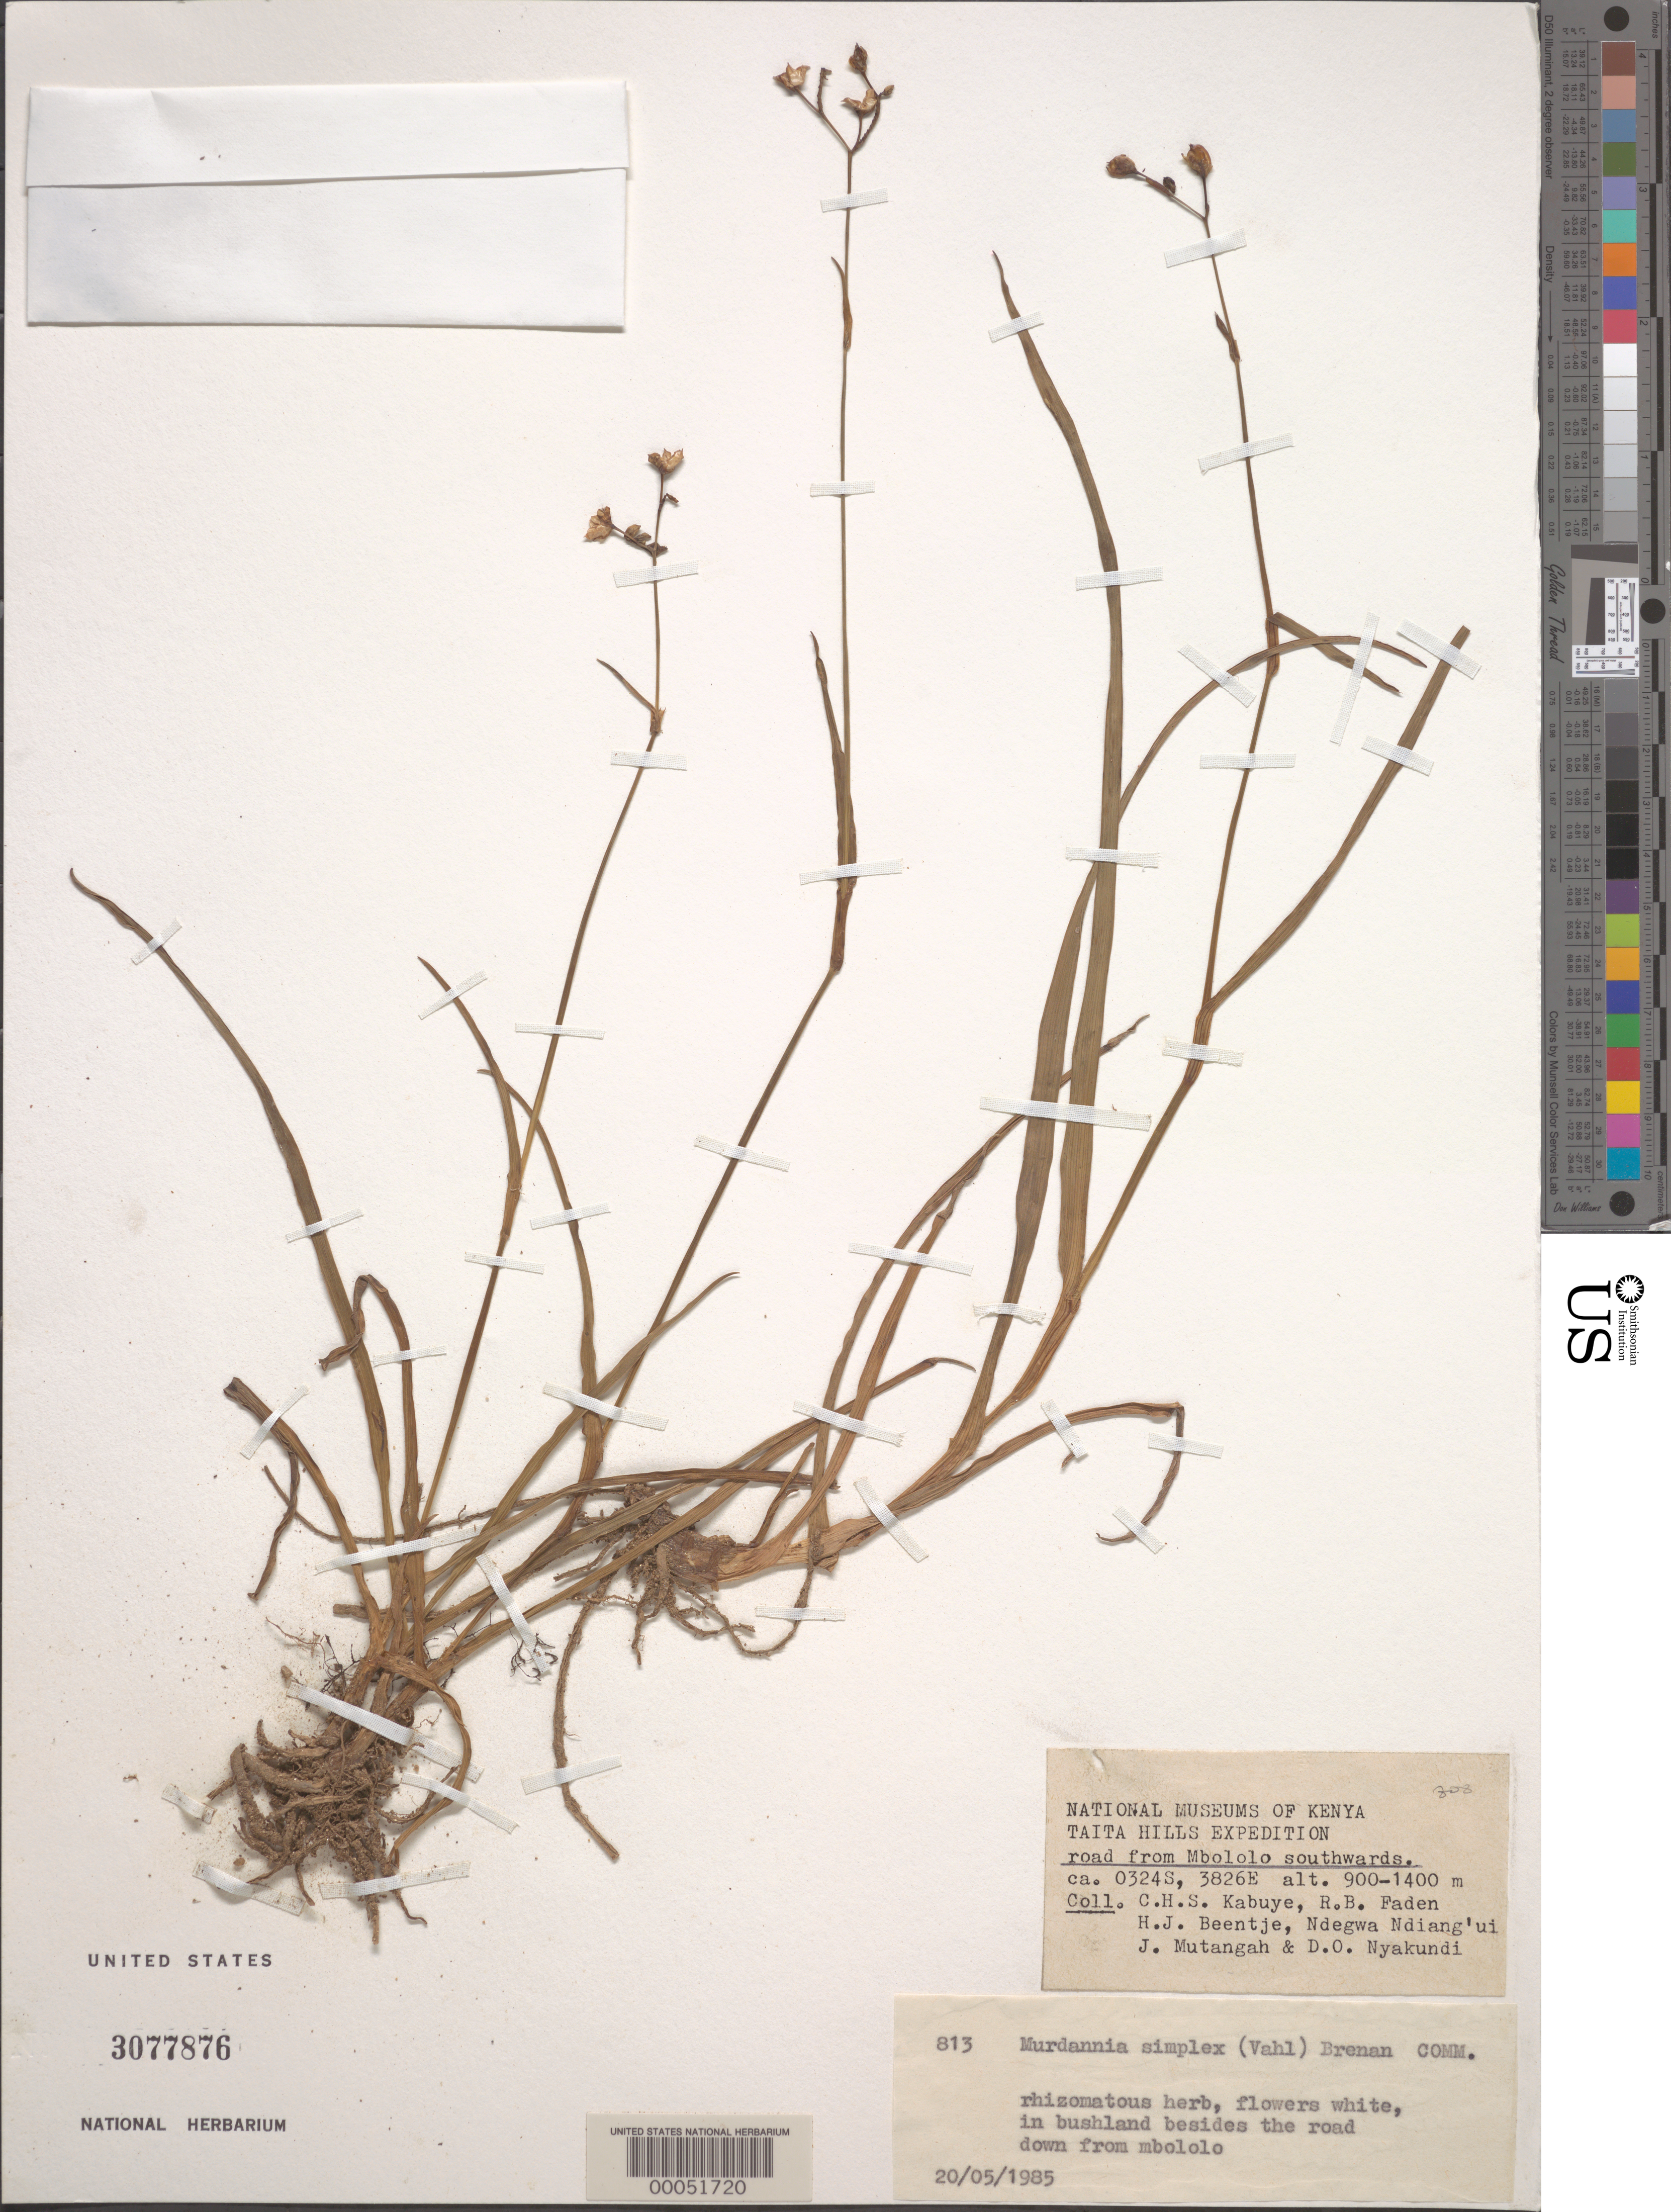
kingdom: Plantae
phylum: Tracheophyta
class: Liliopsida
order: Commelinales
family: Commelinaceae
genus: Murdannia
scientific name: Murdannia simplex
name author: (Vahl) Brenan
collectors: C. Kabuye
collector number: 813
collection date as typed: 20 May 1985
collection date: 1985-05-20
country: Kenya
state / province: Taita Taveta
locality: Road from mbololo southwards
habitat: In bushland beside the road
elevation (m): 900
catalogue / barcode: US 3077876